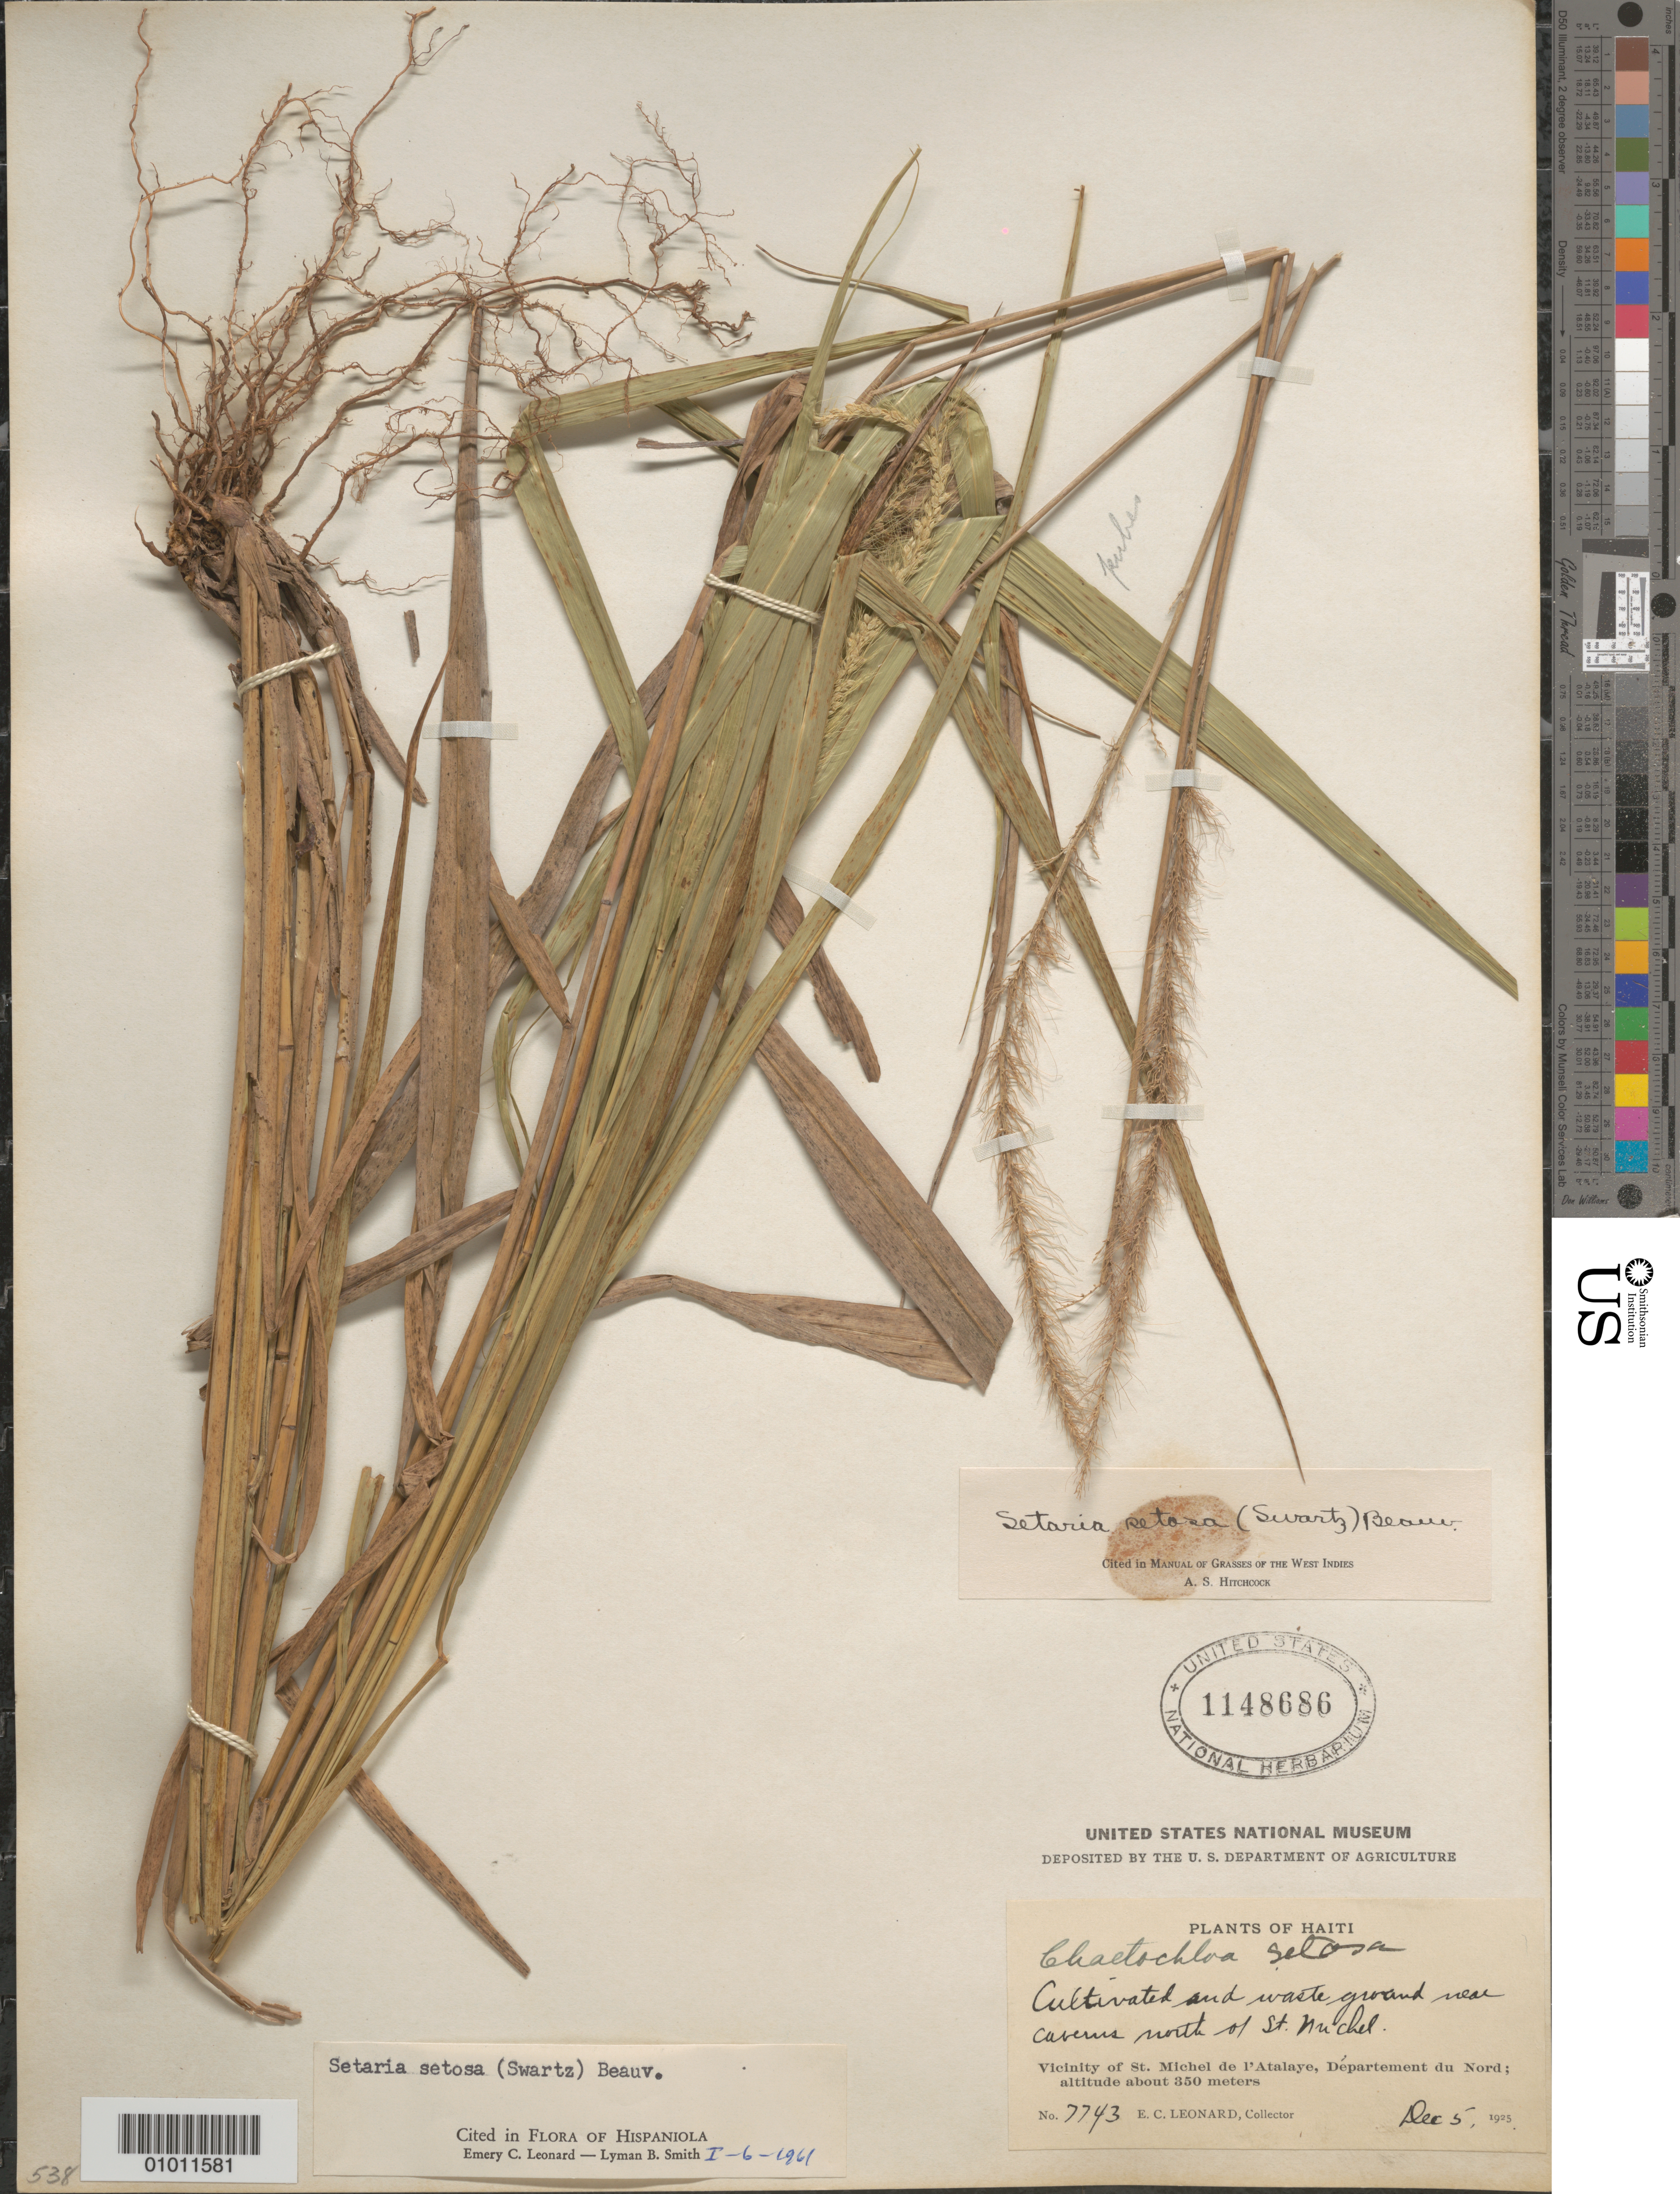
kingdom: Plantae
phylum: Tracheophyta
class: Liliopsida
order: Poales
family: Poaceae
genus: Setaria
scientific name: Setaria setosa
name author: (Sw.) P. Beauv.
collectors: E. C. Leonard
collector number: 7743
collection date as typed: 05 Dec 1925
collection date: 1925-12-05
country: Haiti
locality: Vicinity of St. Michel de l'Atalaye, Departement du Nord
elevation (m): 350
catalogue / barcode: US 1148686